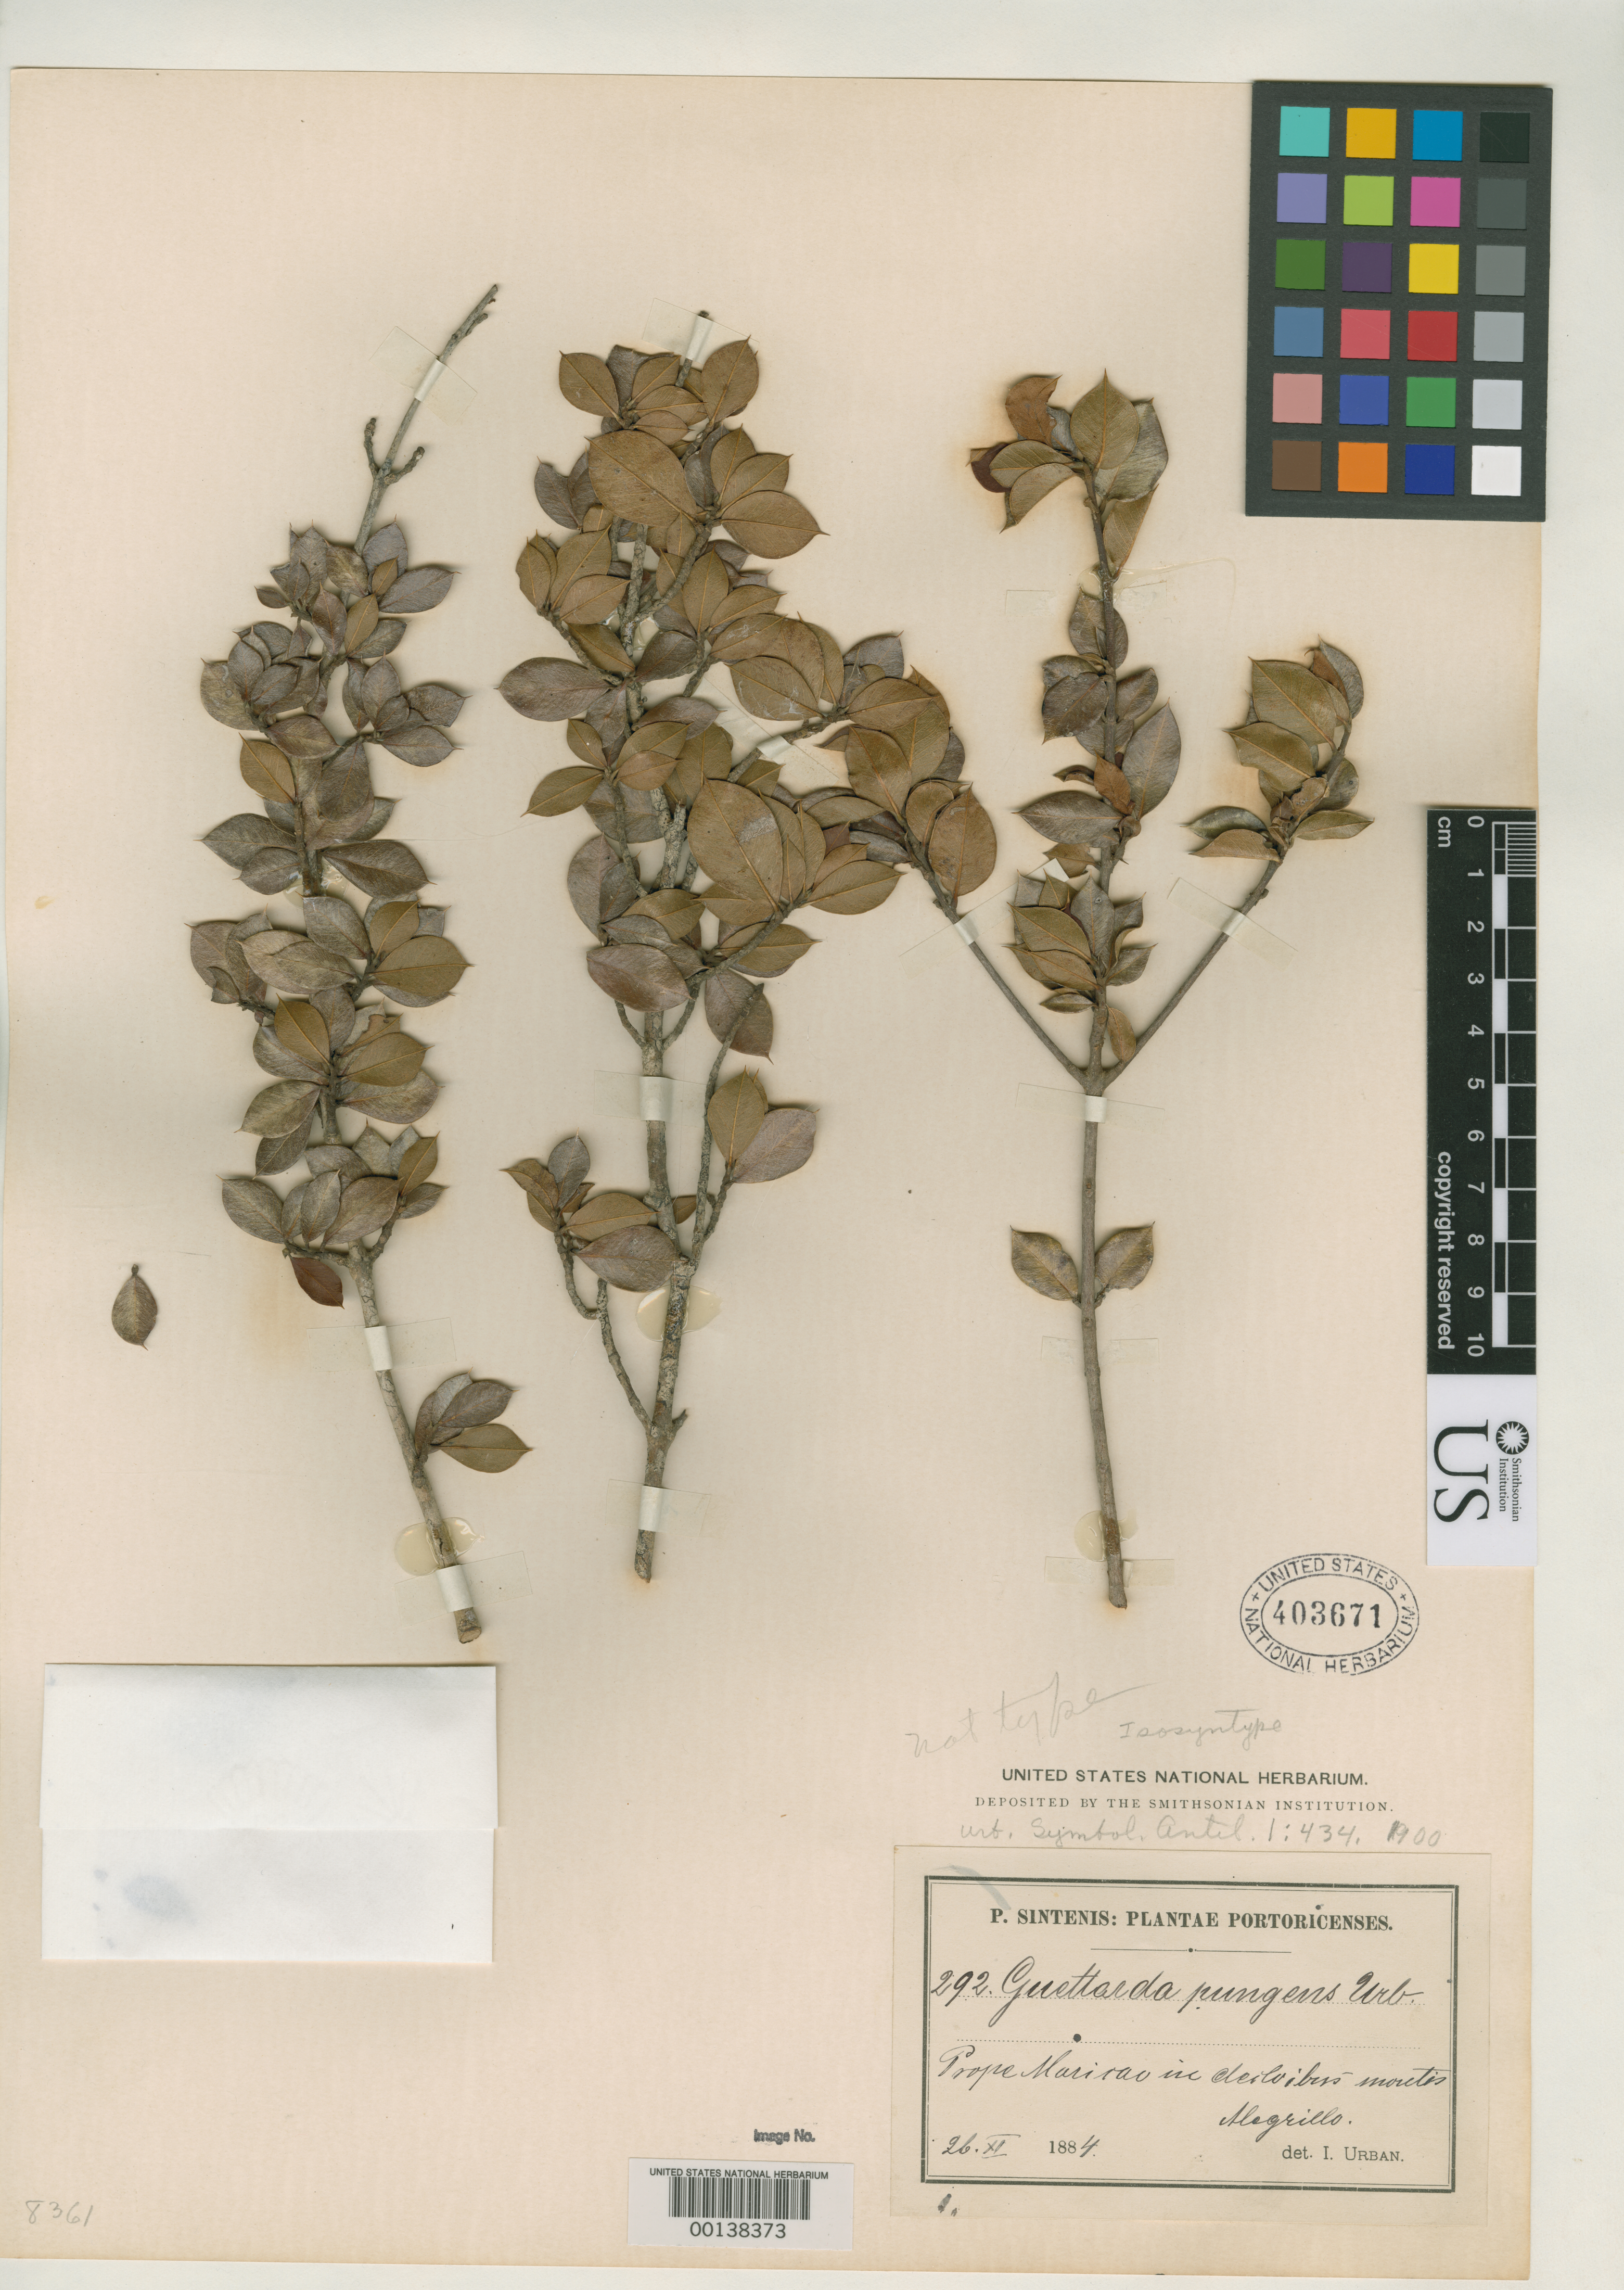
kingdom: Plantae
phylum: Tracheophyta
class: Magnoliopsida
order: Gentianales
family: Rubiaceae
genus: Guettarda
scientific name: Guettarda pungens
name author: Urb.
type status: Isosyntype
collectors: P. Sintenis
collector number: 293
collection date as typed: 26 Nov 1884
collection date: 1884-11-26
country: Puerto Rico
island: Greater Antilles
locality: Prope Maricao in declivibus montis Alegrillo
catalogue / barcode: US 403671